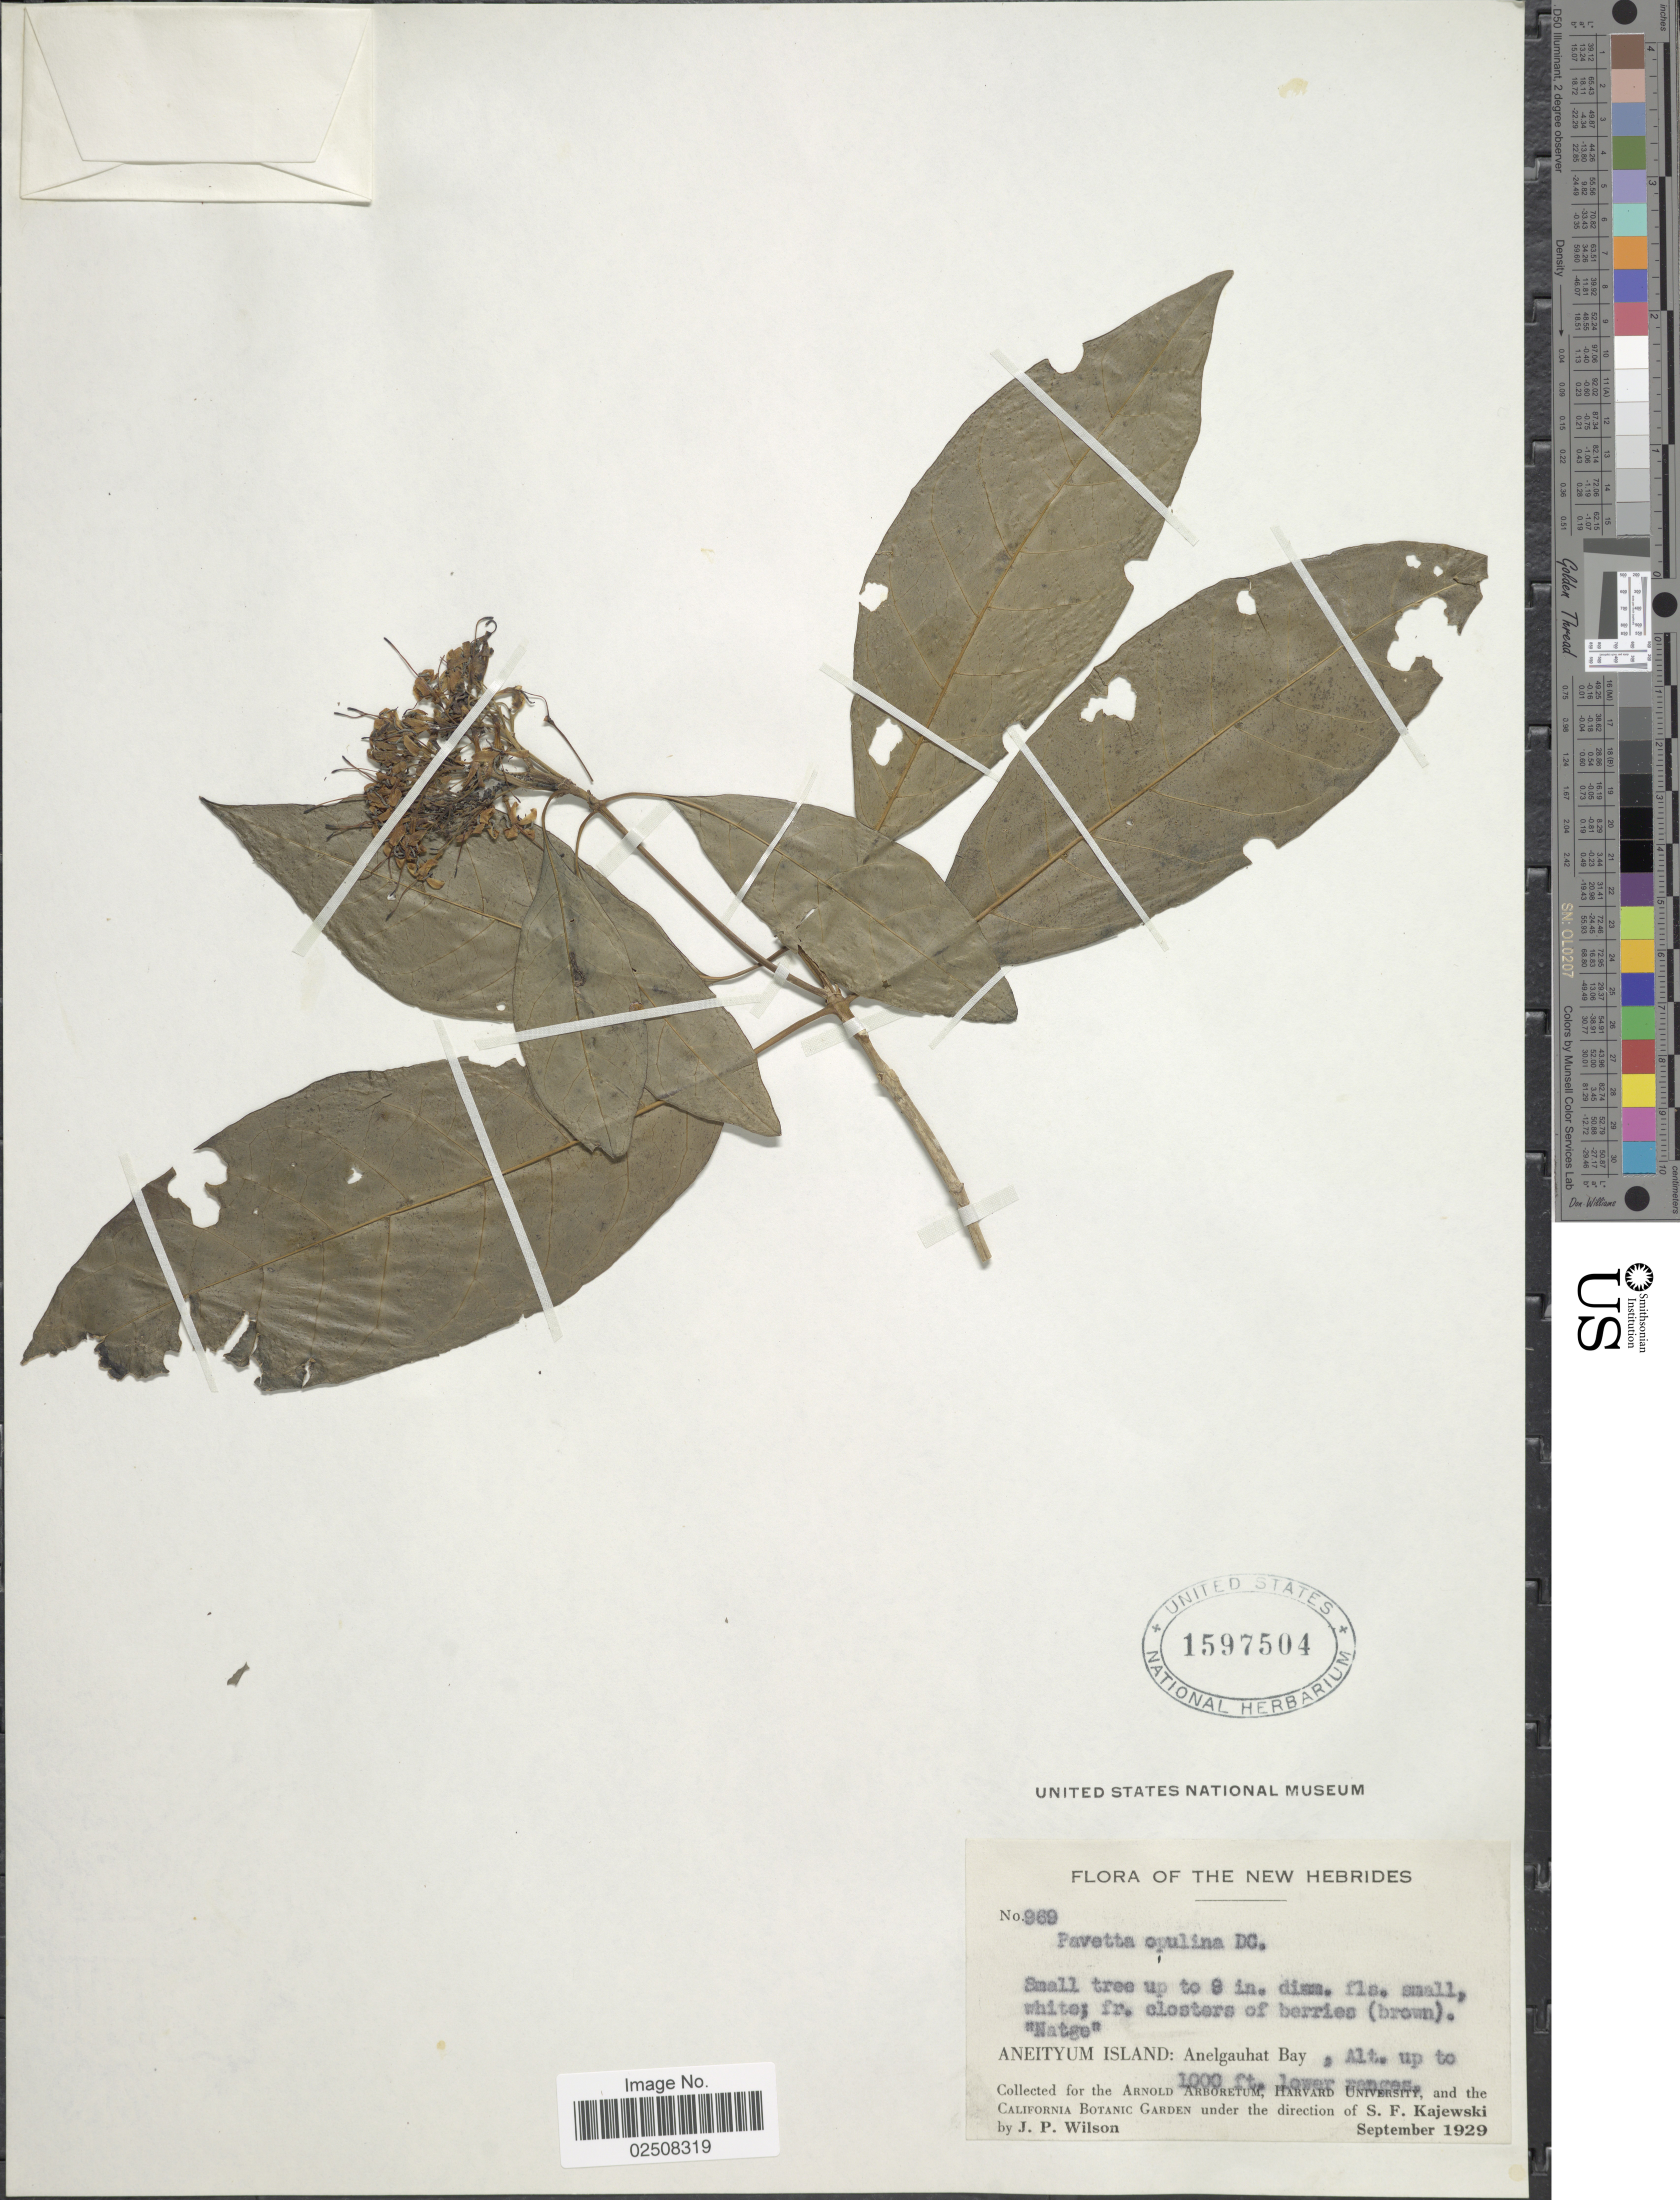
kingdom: Plantae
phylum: Tracheophyta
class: Magnoliopsida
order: Gentianales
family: Rubiaceae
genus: Pavetta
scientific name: Pavetta opulina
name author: (G. Forst.) DC.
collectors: J. P. Wilson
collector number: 969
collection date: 1929-09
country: Vanuatu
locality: The New Hebrides, Aneityum Island: Anelgauhat Bay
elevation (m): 305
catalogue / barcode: US 1597504